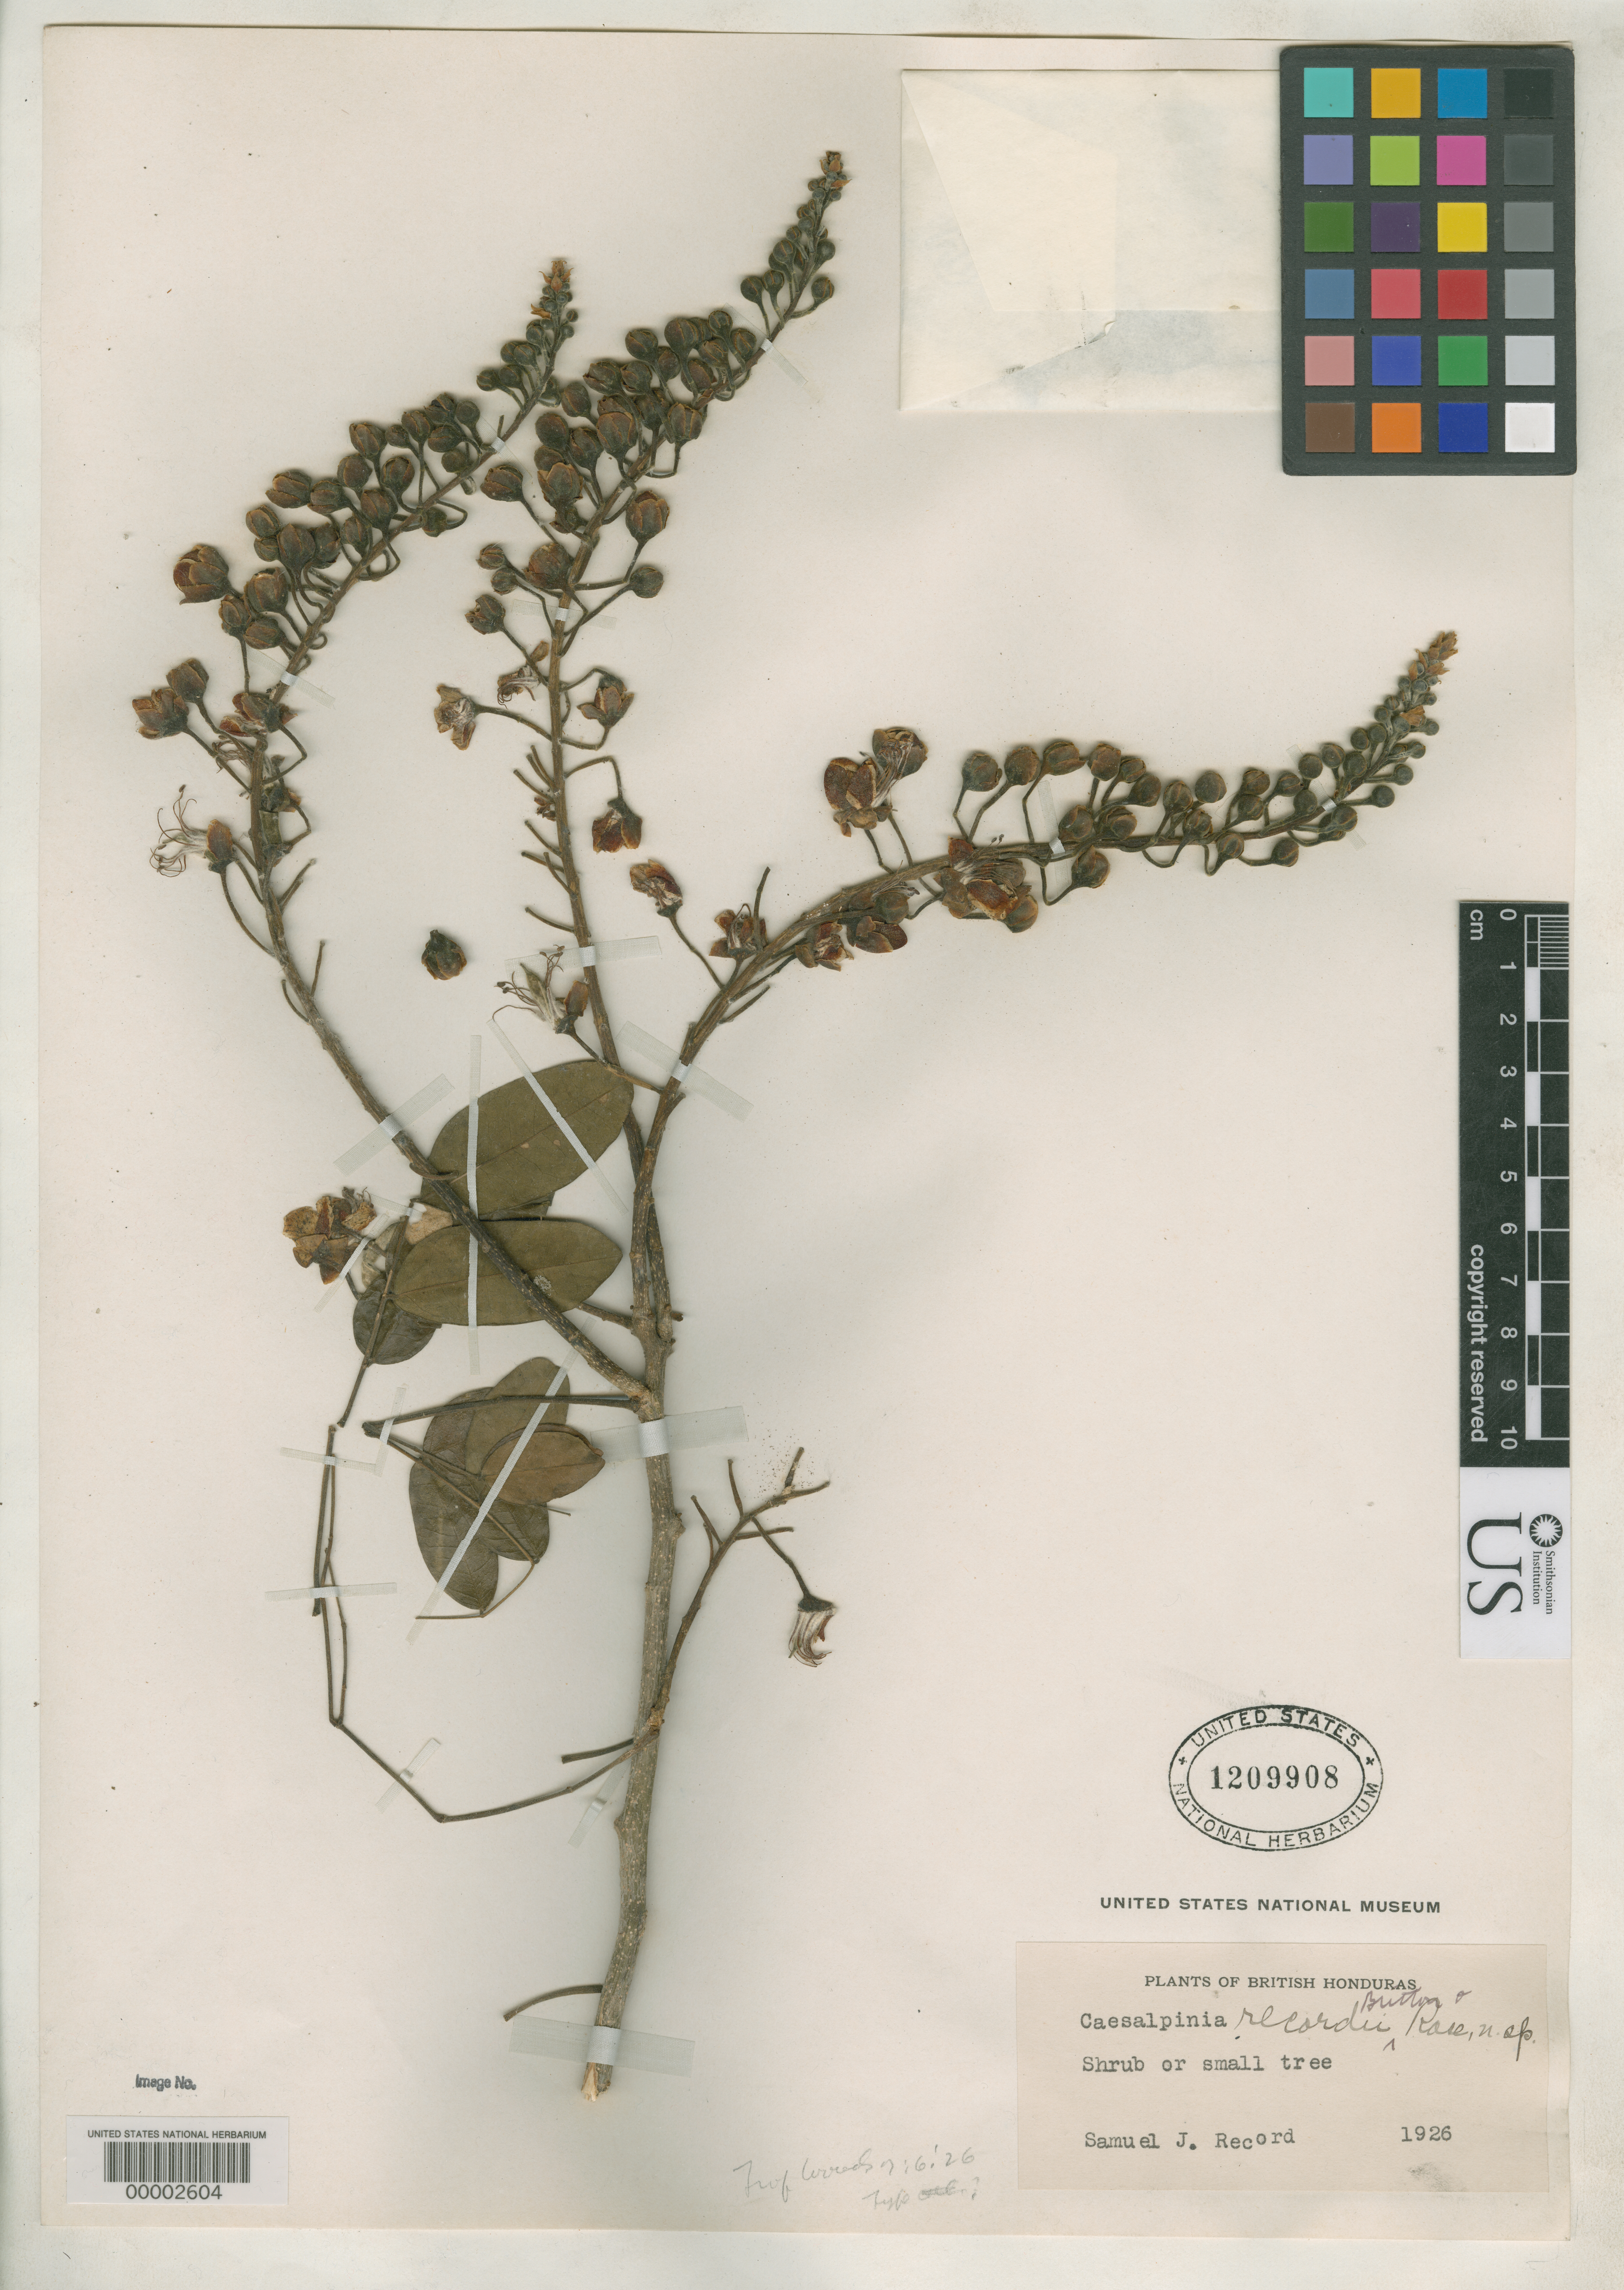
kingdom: Plantae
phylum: Tracheophyta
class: Magnoliopsida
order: Fabales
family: Fabaceae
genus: Caesalpinia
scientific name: Caesalpinia recordii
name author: Britton & Rose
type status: Holotype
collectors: S. J. Record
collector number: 1926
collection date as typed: Feb 1926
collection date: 1926-02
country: Belize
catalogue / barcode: US 1209908